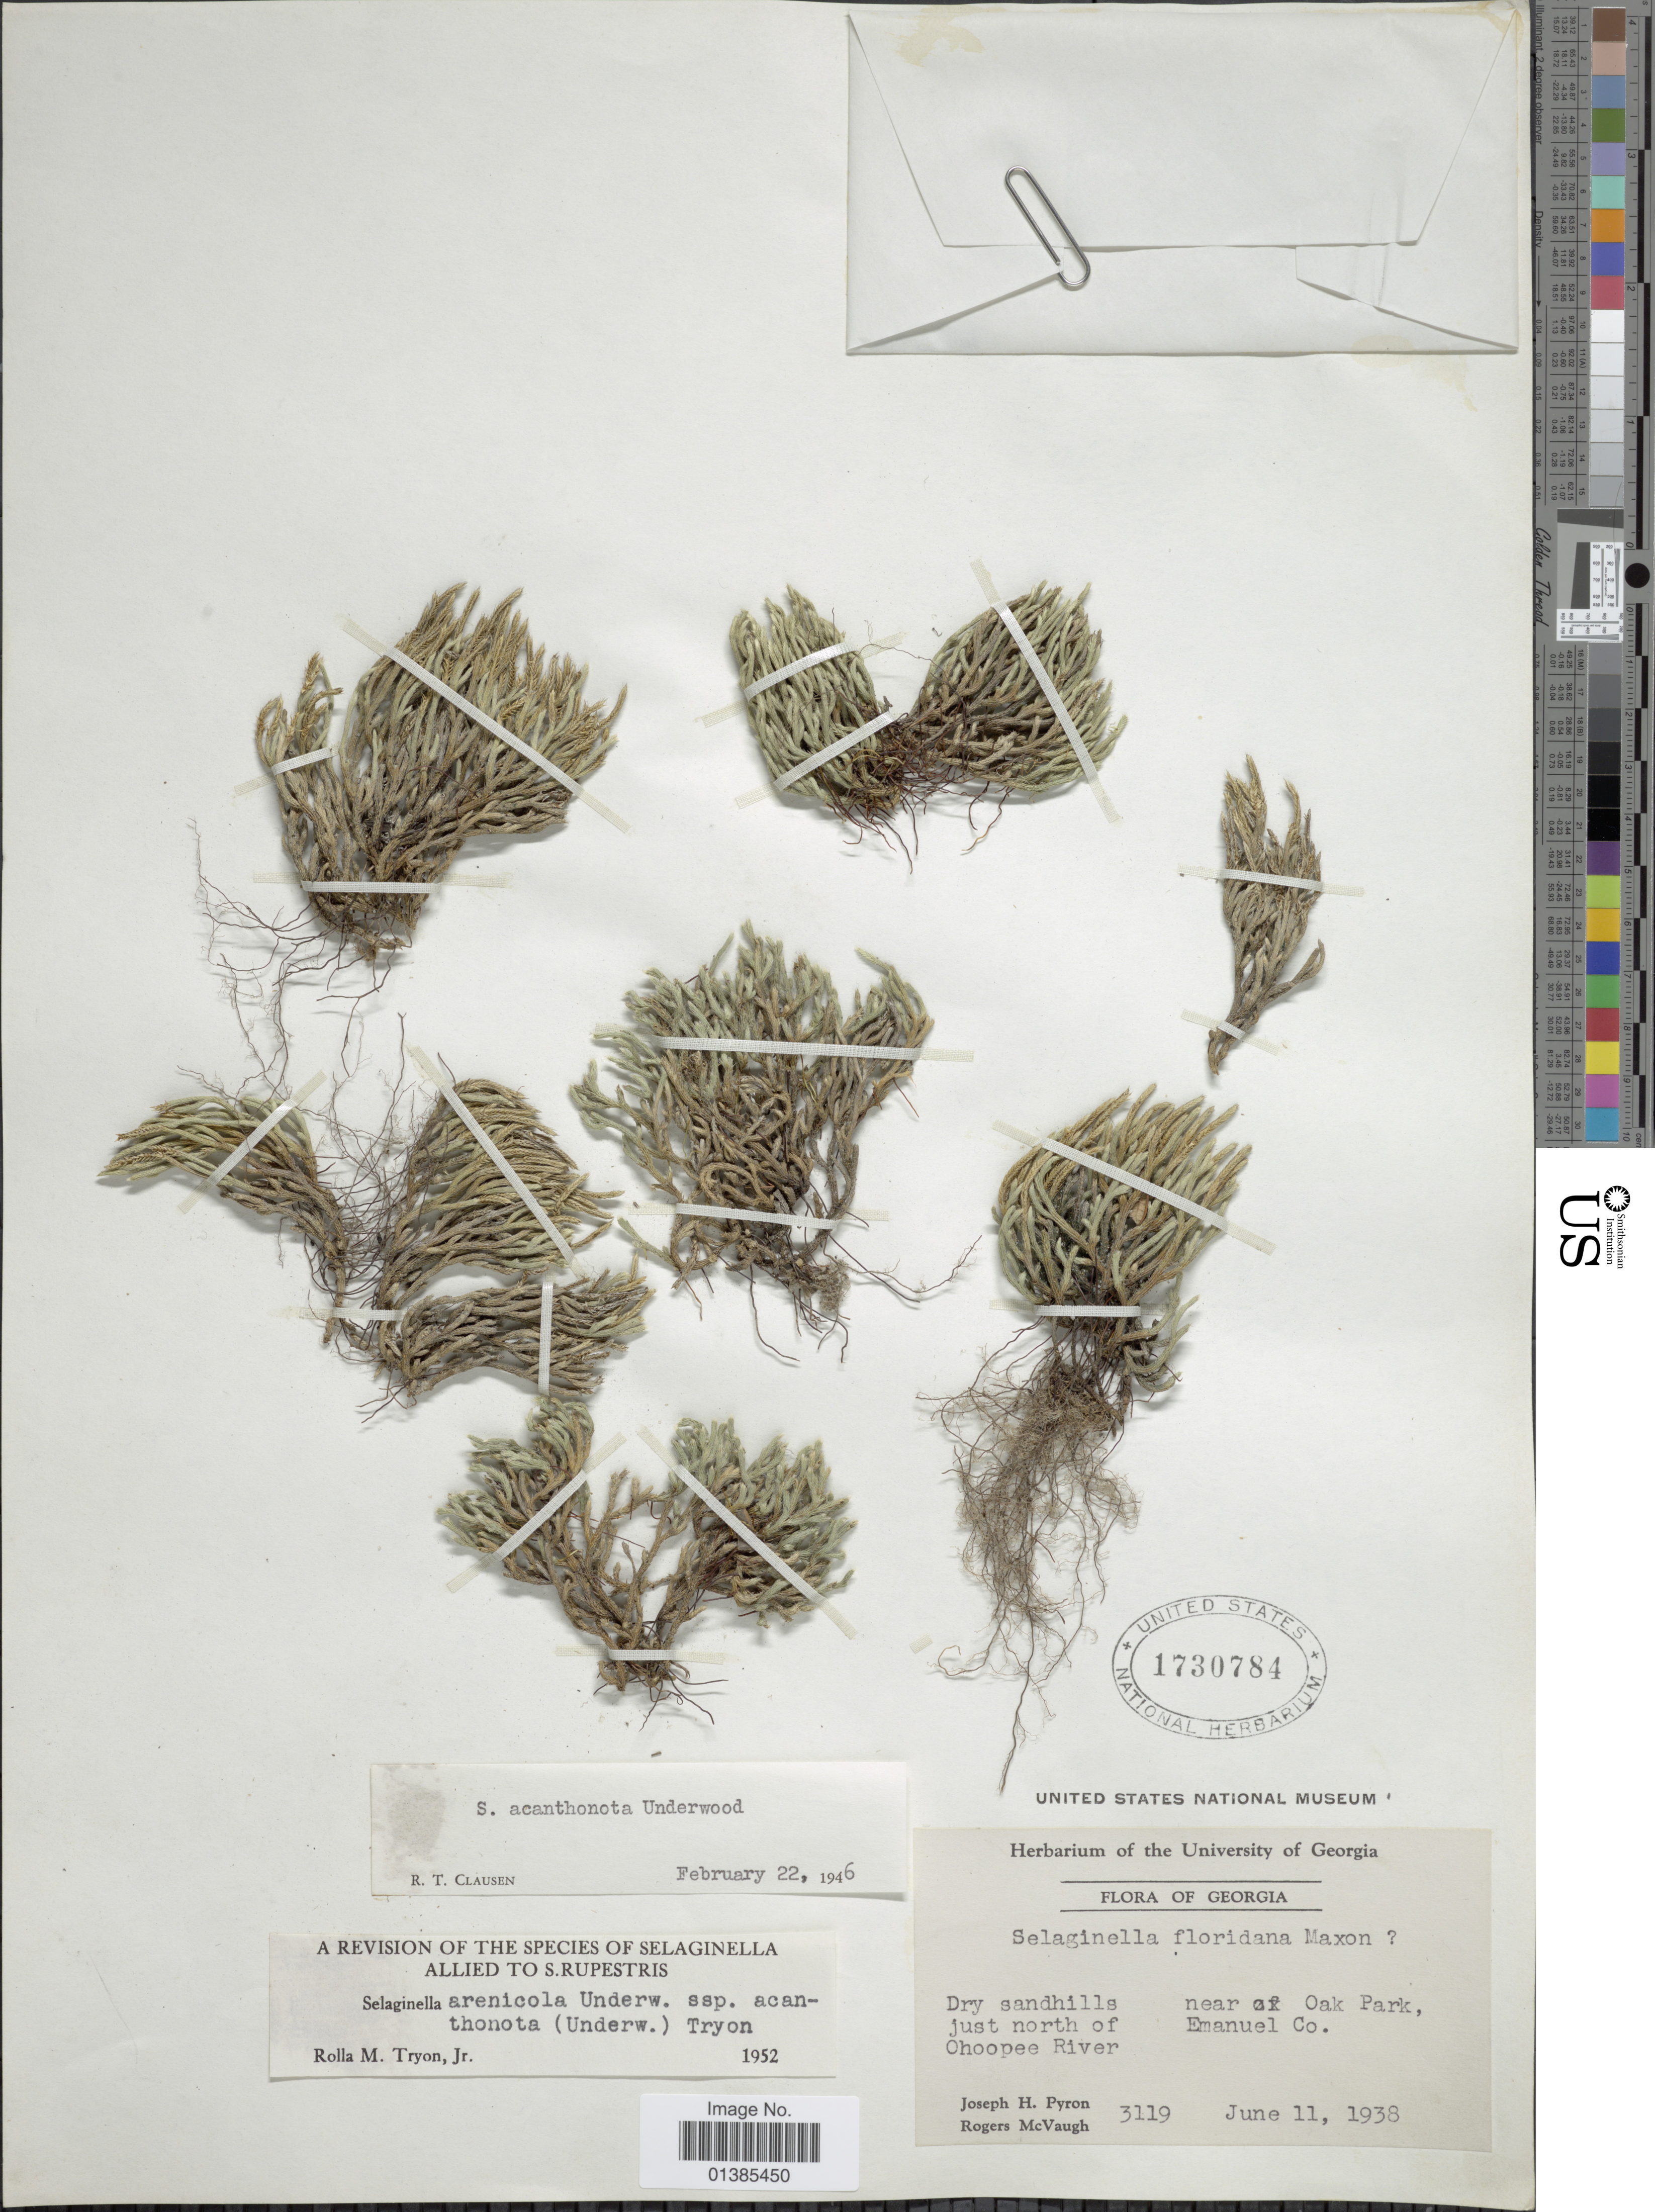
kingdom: Plantae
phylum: Tracheophyta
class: Lycopodiopsida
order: Selaginellales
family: Selaginellaceae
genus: Selaginella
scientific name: Selaginella arenicola subsp. acanthonota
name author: (Underw.) R.M. Tryon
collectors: J. H. Pyron & R. McVaugh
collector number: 3119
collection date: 1938-06-11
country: United States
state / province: Georgia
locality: Dry sandhills near Oak Park, just north of Emanuel Co. Ohoopee River.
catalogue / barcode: US 1730784